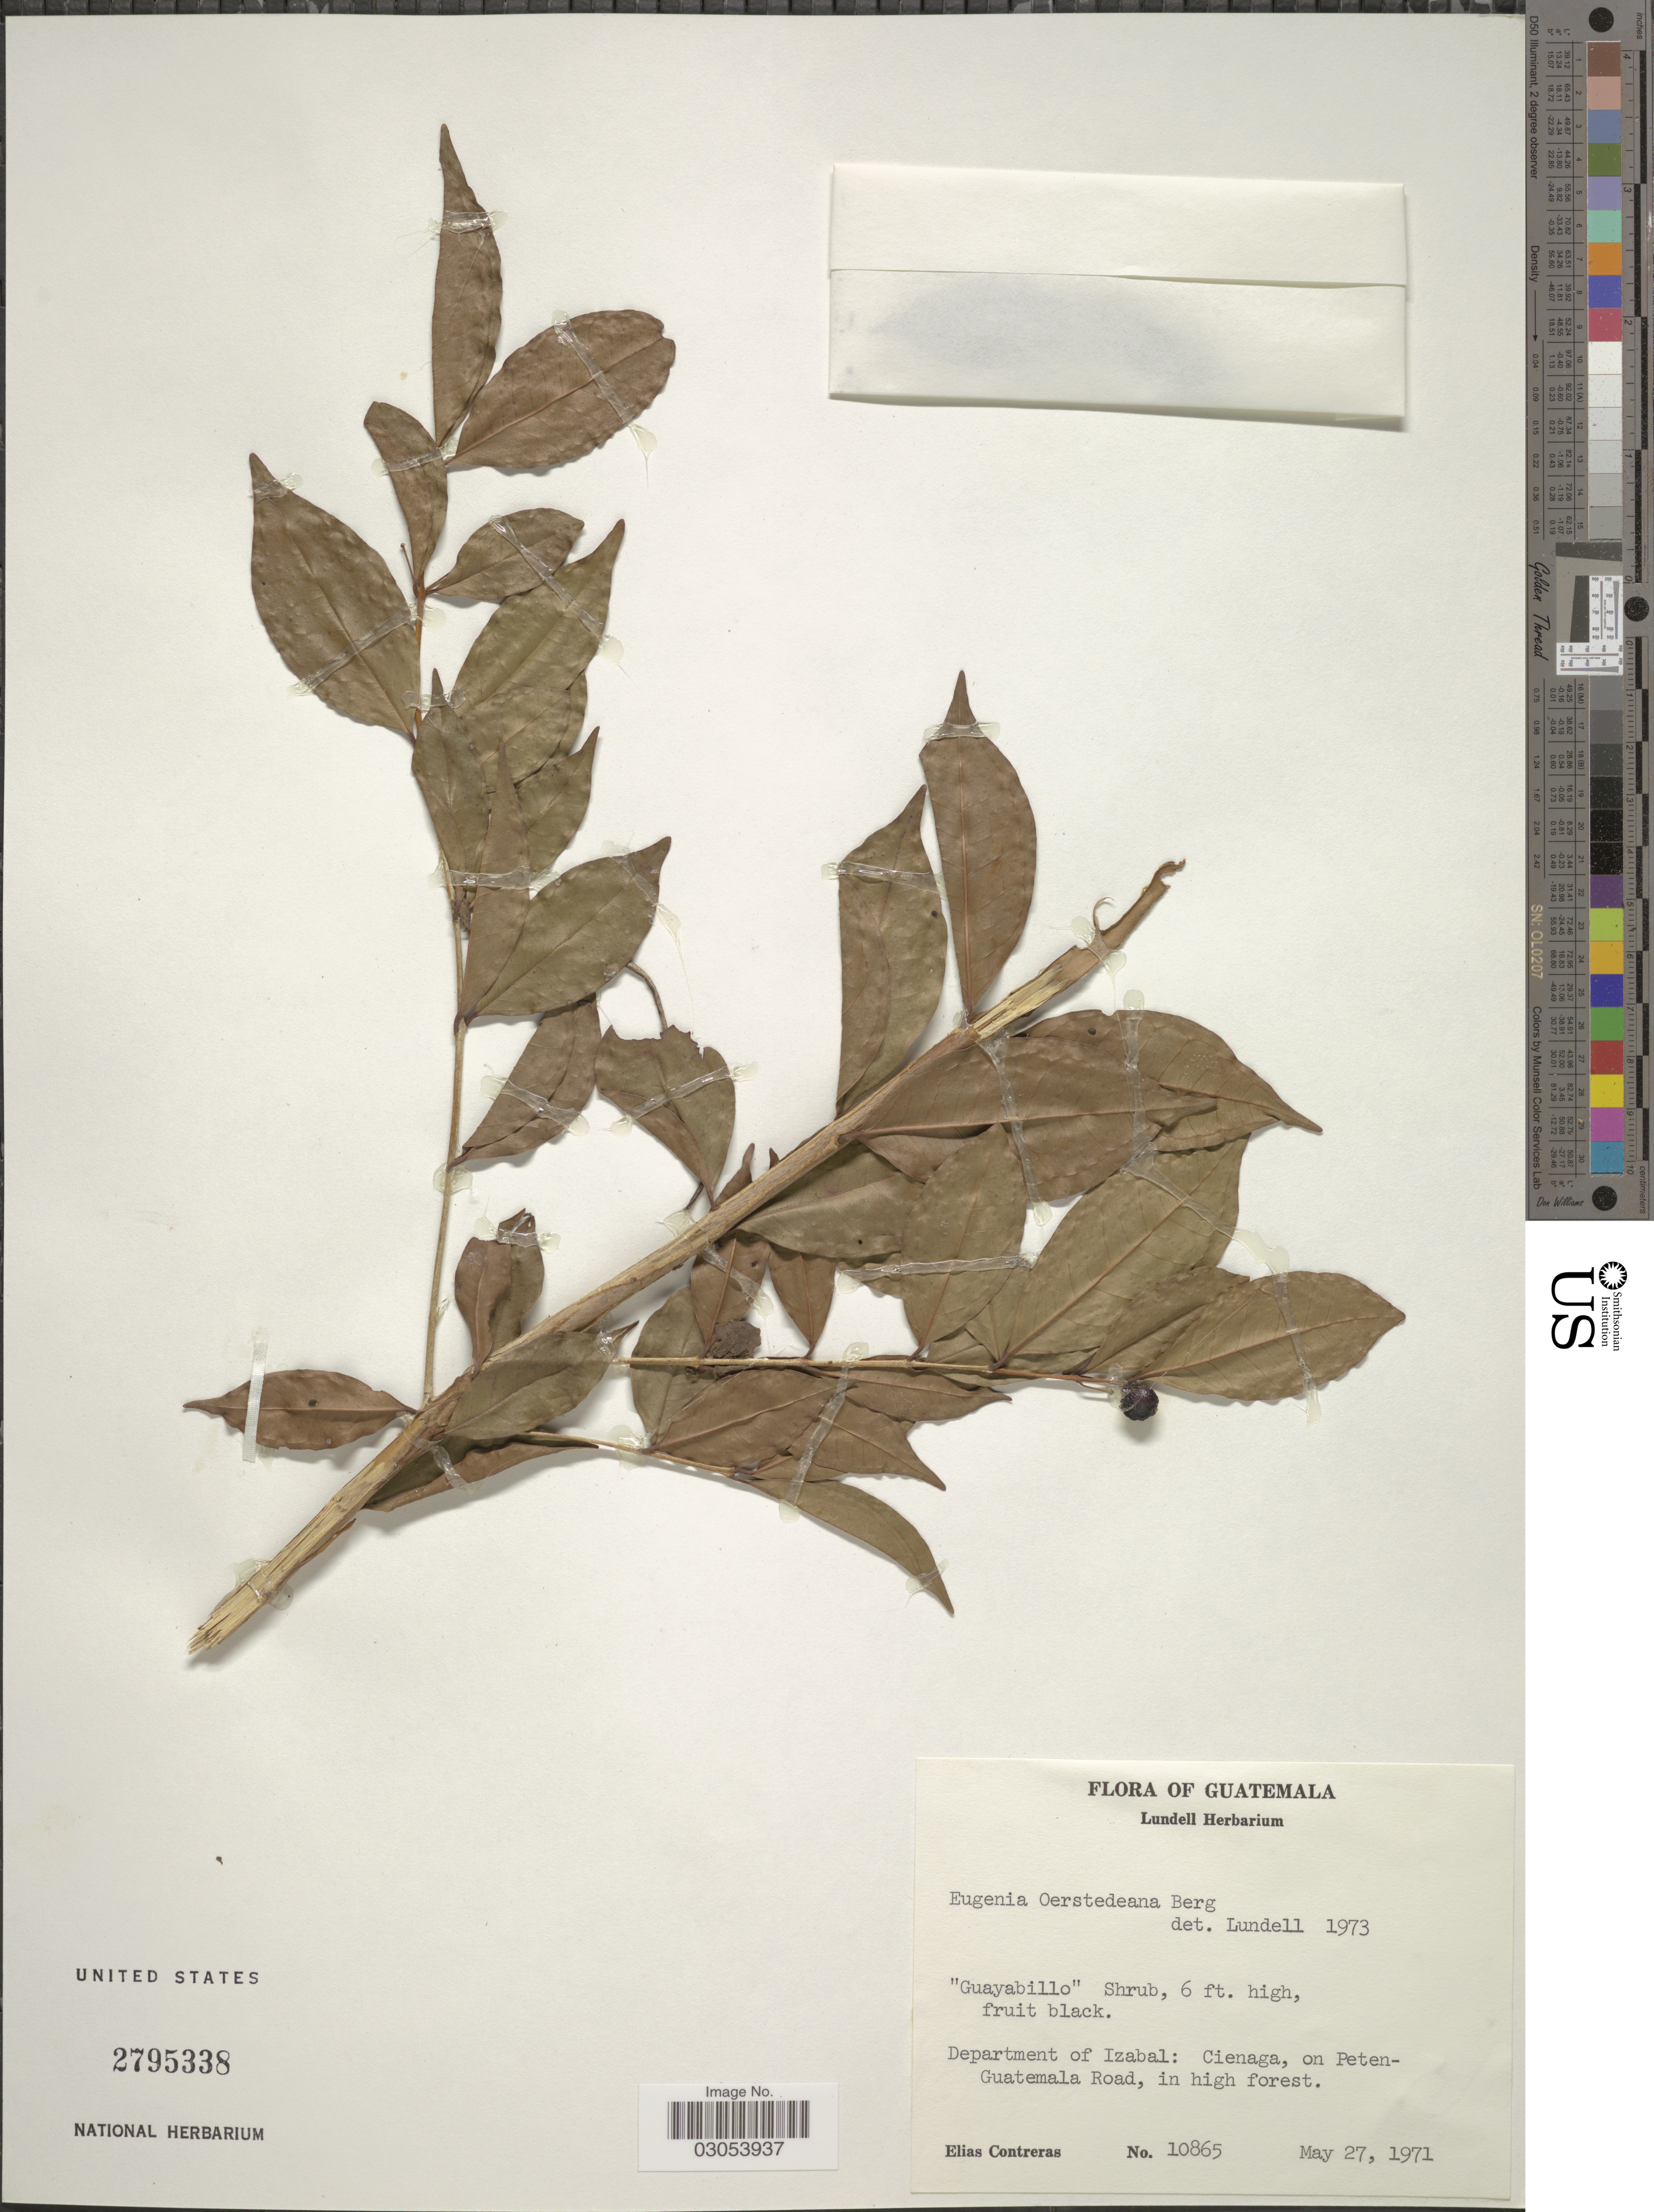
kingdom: Plantae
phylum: Tracheophyta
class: Magnoliopsida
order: Myrtales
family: Myrtaceae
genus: Eugenia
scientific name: Eugenia oerstediana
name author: O. Berg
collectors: E. Contreras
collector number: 10865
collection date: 1971-05-27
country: Guatemala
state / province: Izabal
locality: Department of Izabal: Cienaga, on Peten-Guatemala Road.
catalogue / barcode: US 2795338